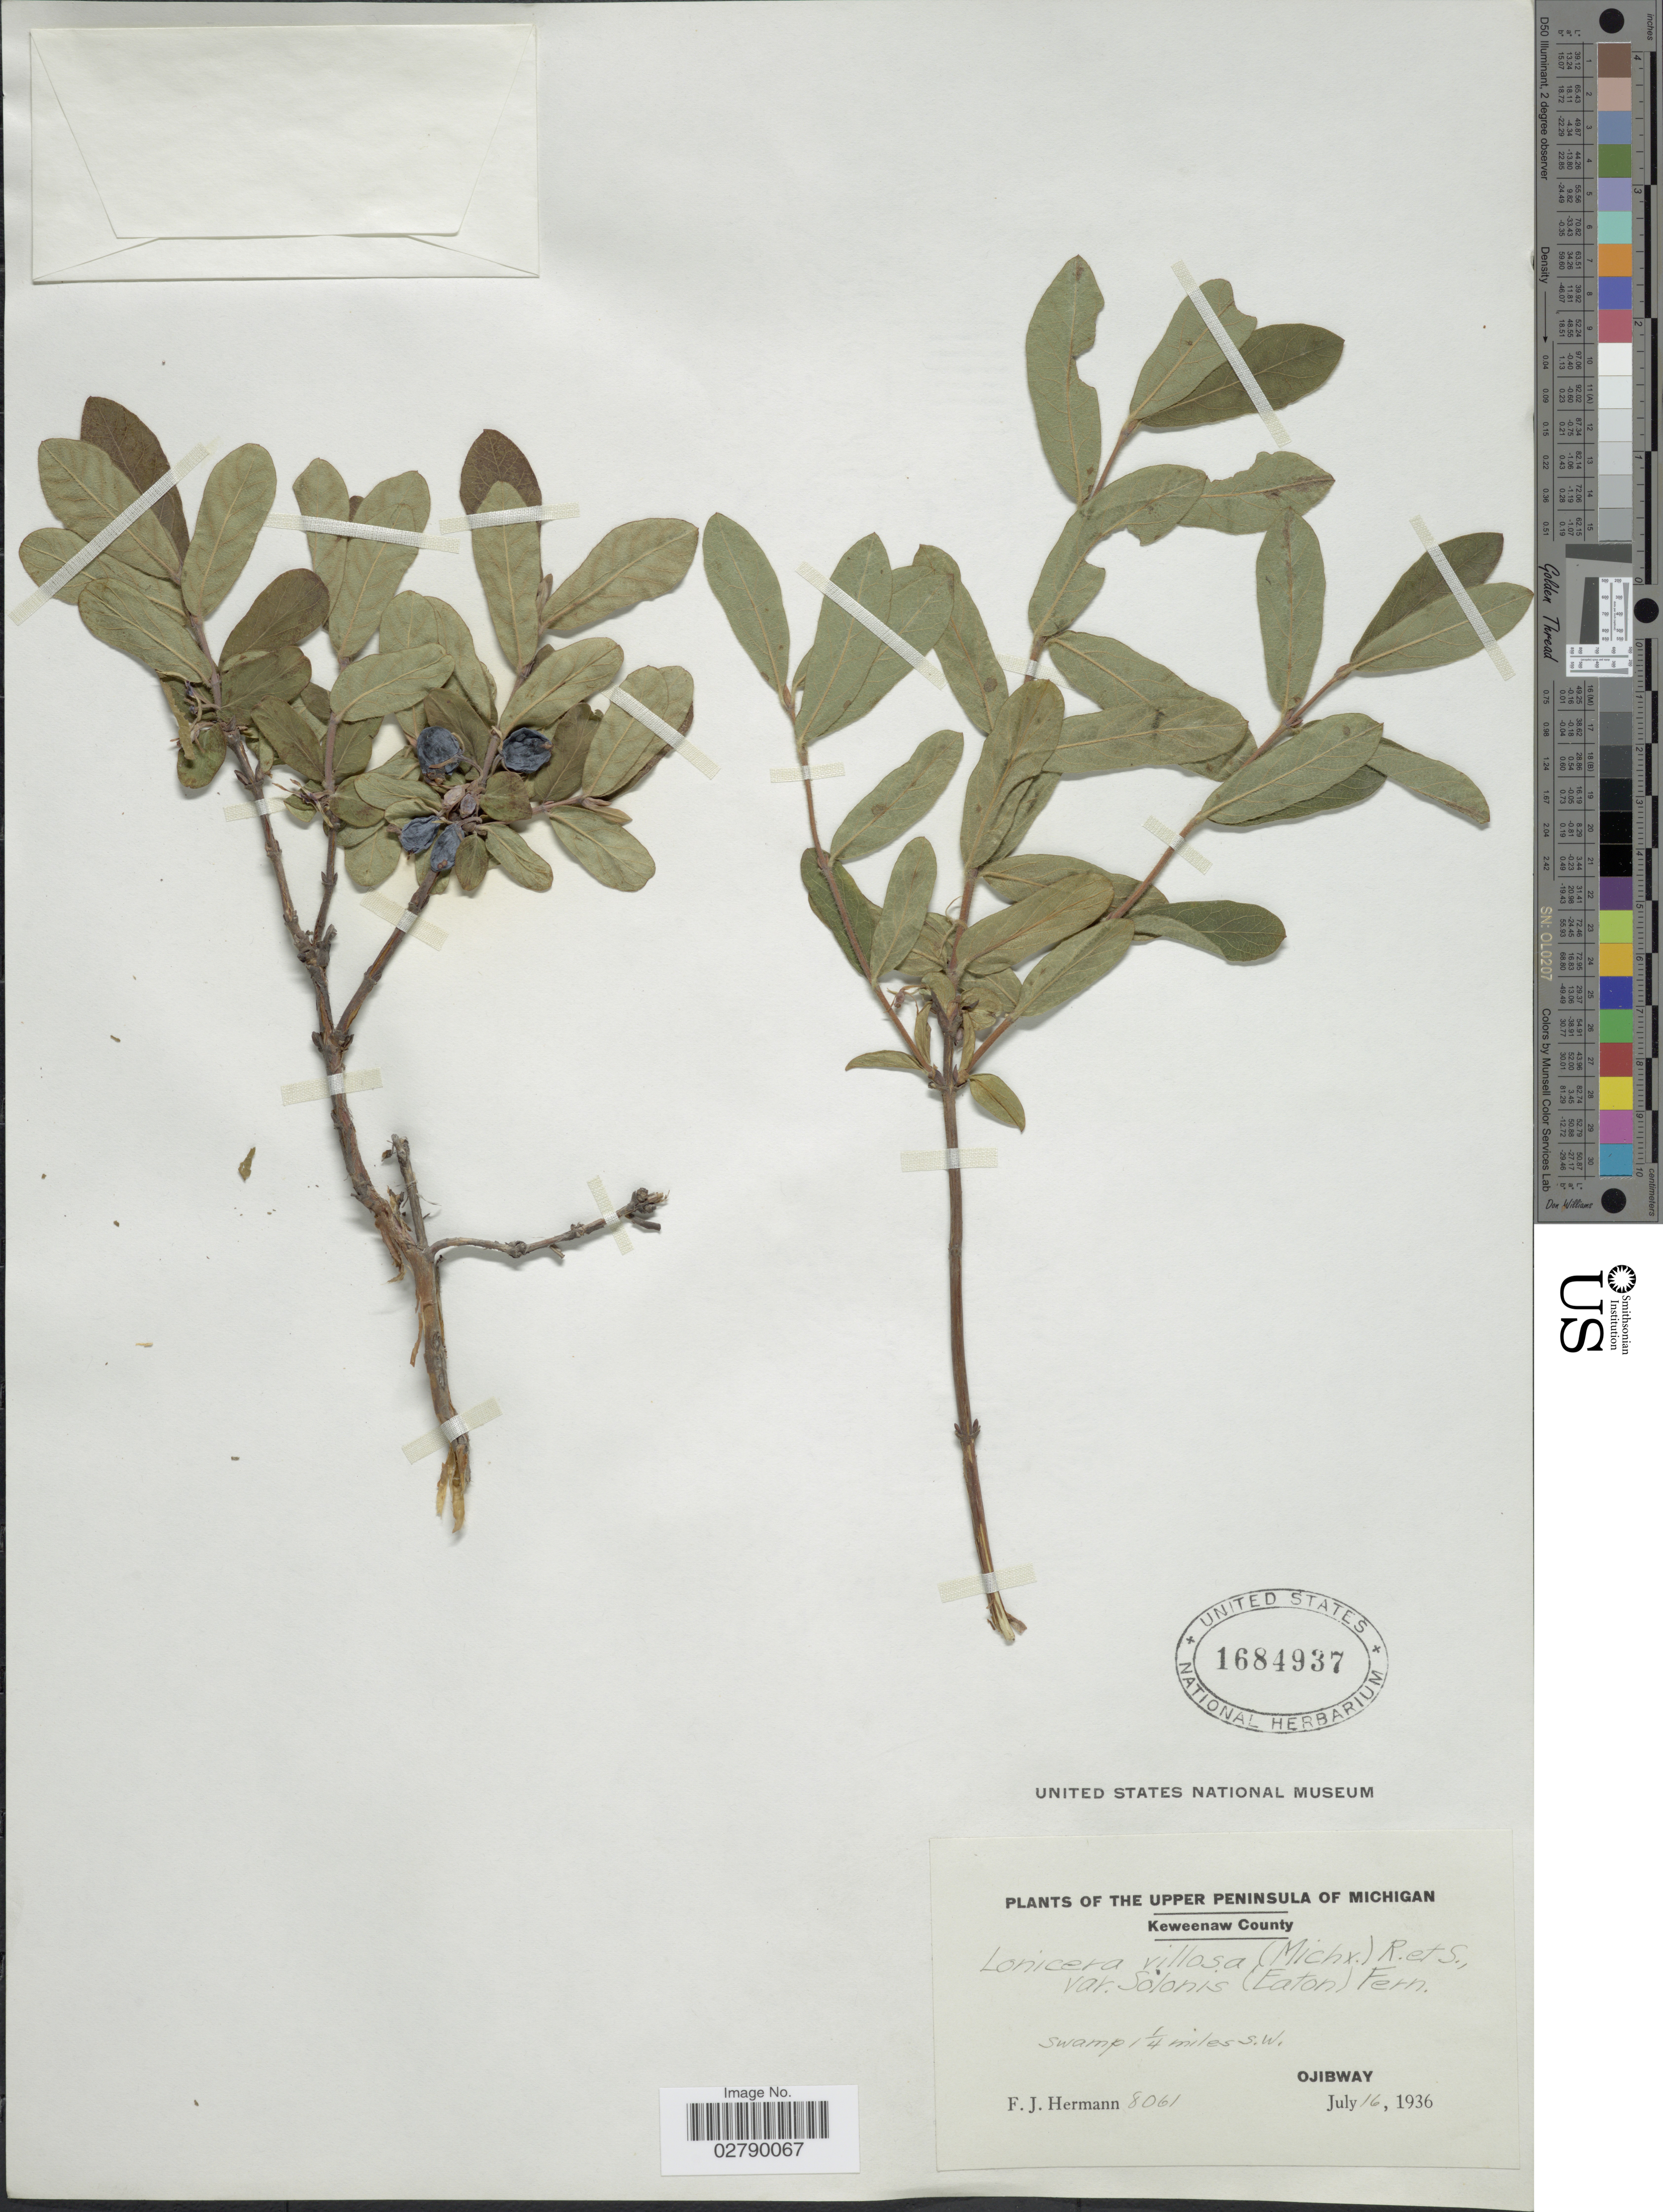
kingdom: Plantae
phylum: Tracheophyta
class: Magnoliopsida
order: Dipsacales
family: Caprifoliaceae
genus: Lonicera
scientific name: Lonicera villosa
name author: (Michx.) Roem. & Schult.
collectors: F. J. Hermann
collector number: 8061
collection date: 1936-07-16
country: United States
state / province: Michigan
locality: Upper Peninsula of Michigan. Keweenaw County. Swamp 1¼ miles S.W. Ojibway.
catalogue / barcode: US 1684937